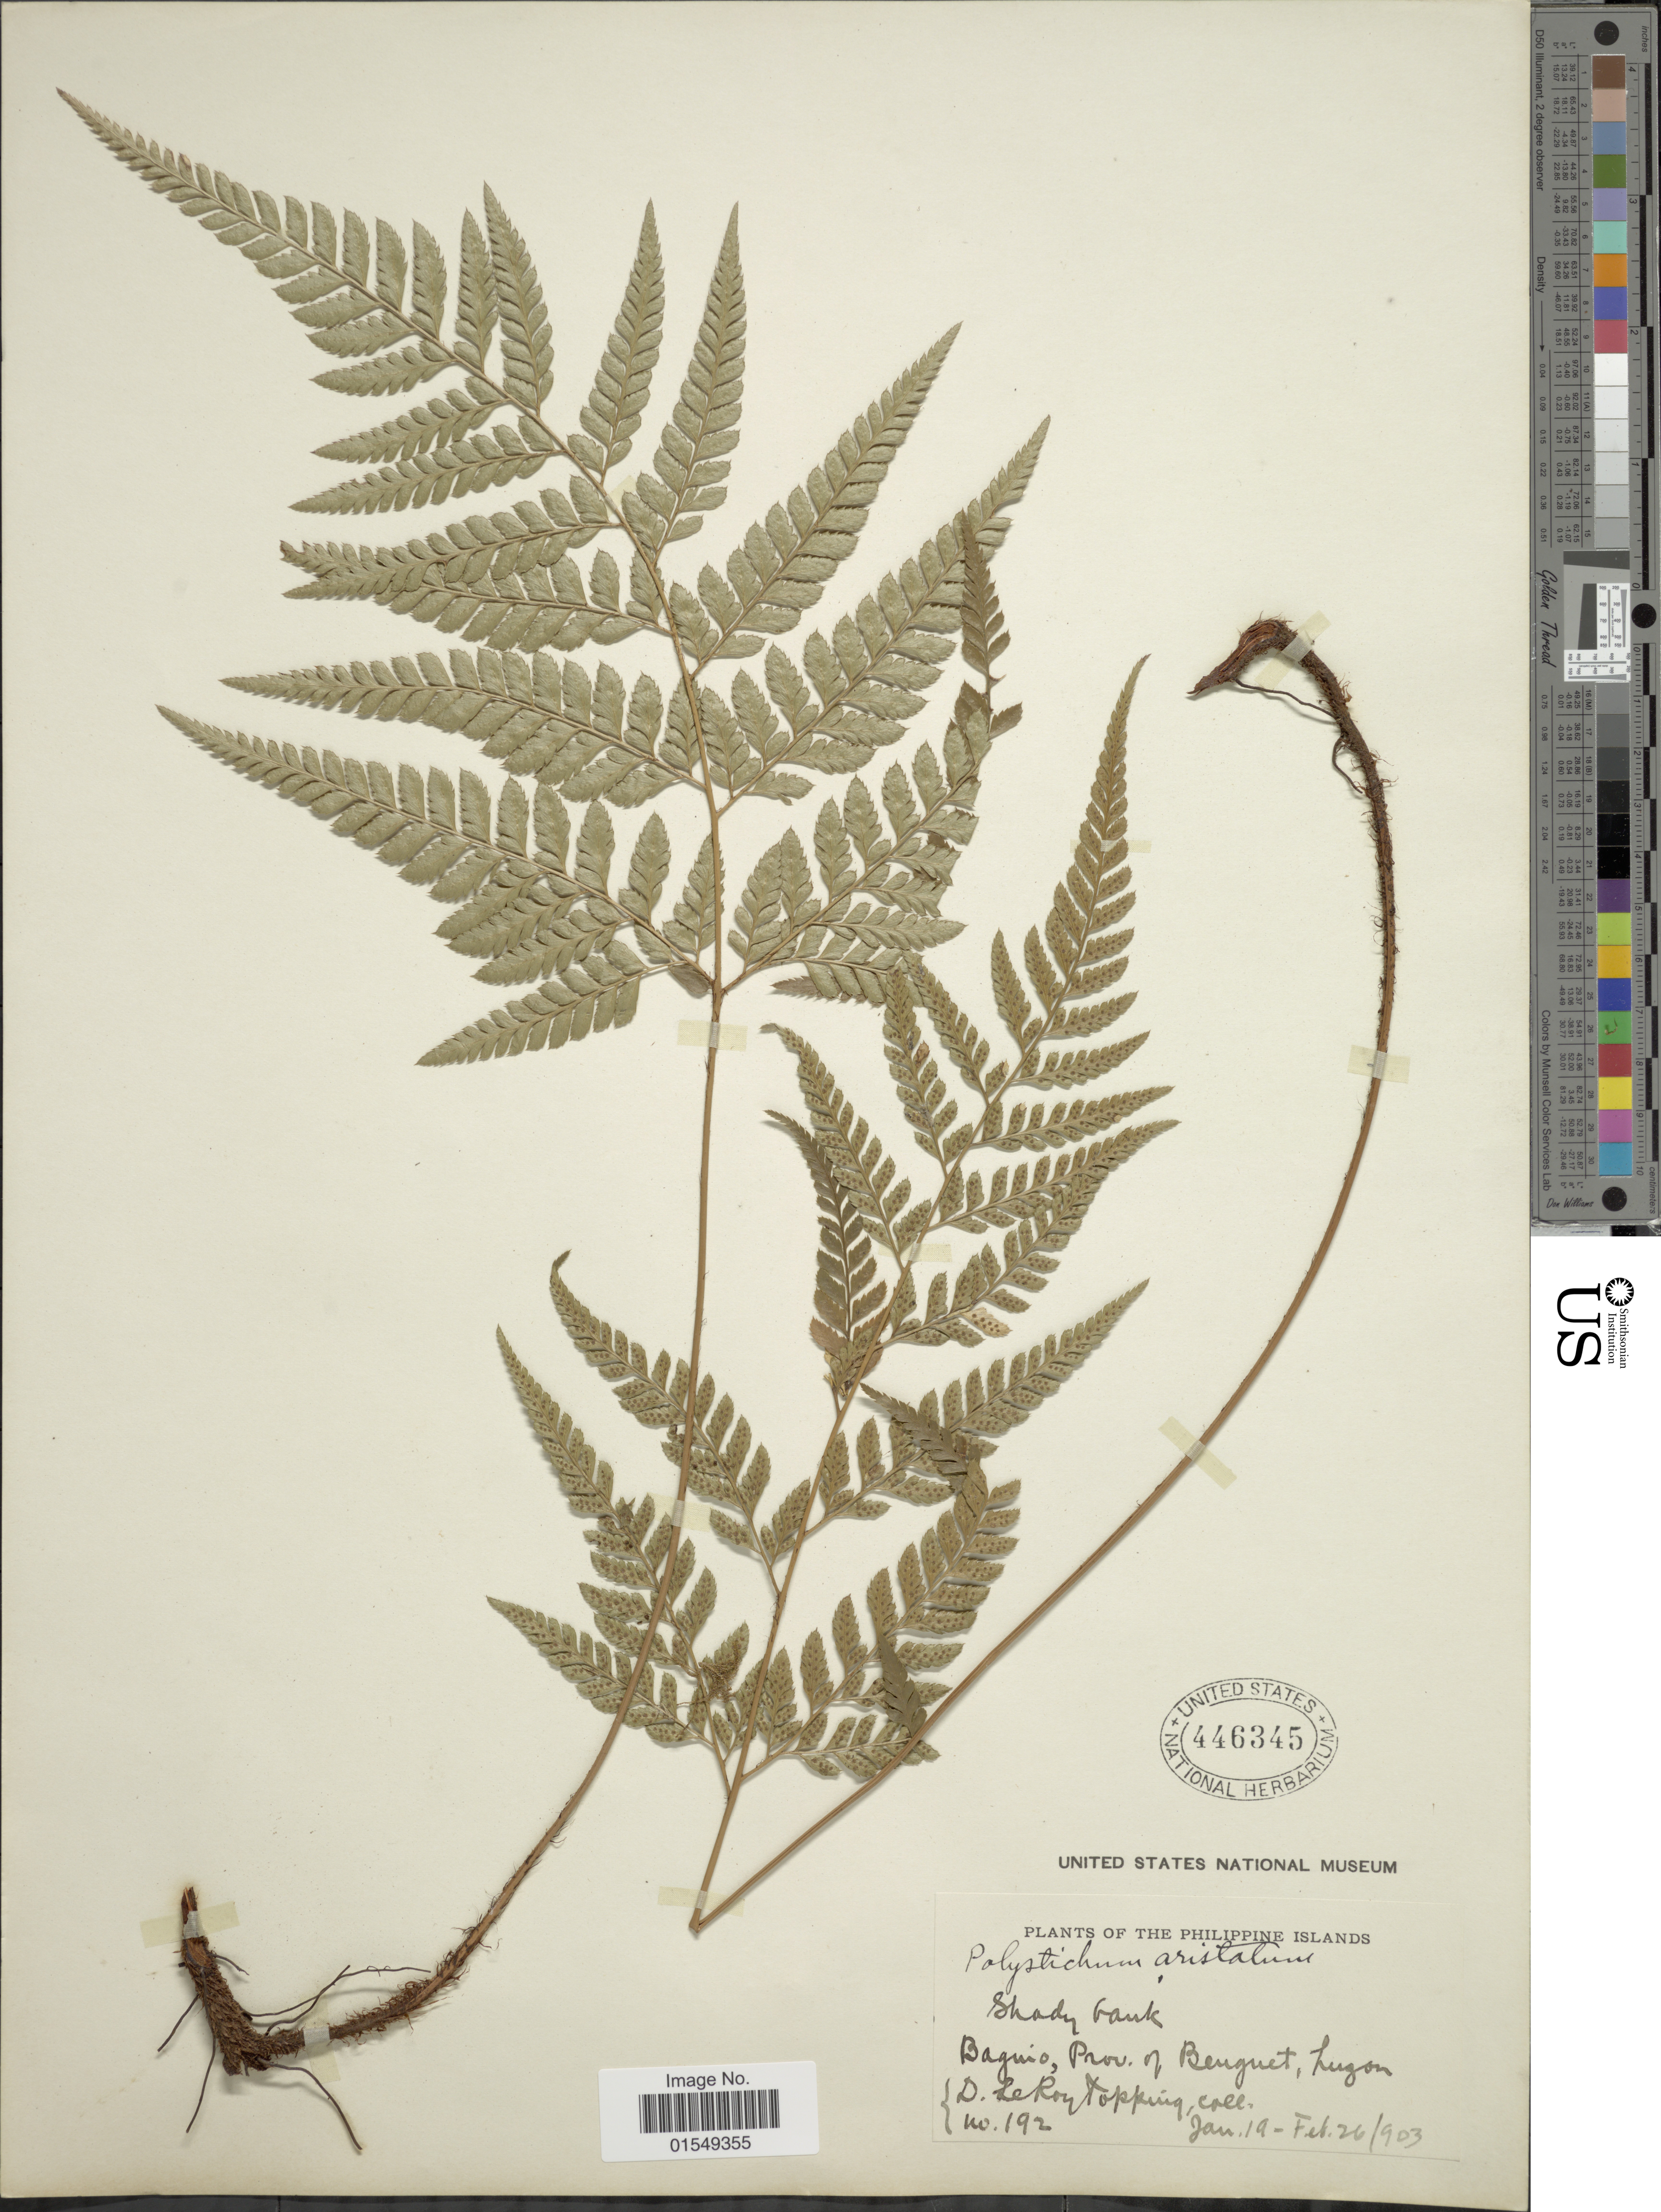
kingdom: Plantae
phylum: Tracheophyta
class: Polypodiopsida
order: Polypodiales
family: Dryopteridaceae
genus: Arachniodes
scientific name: Arachniodes aristata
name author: (G. Forst.) Tindale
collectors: D. L. Topping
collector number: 192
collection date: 1903-01-19/1903-02-26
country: Philippines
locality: Philippine Islands, Baguio, Prov. of Benguet, Luzon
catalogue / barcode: US 446345